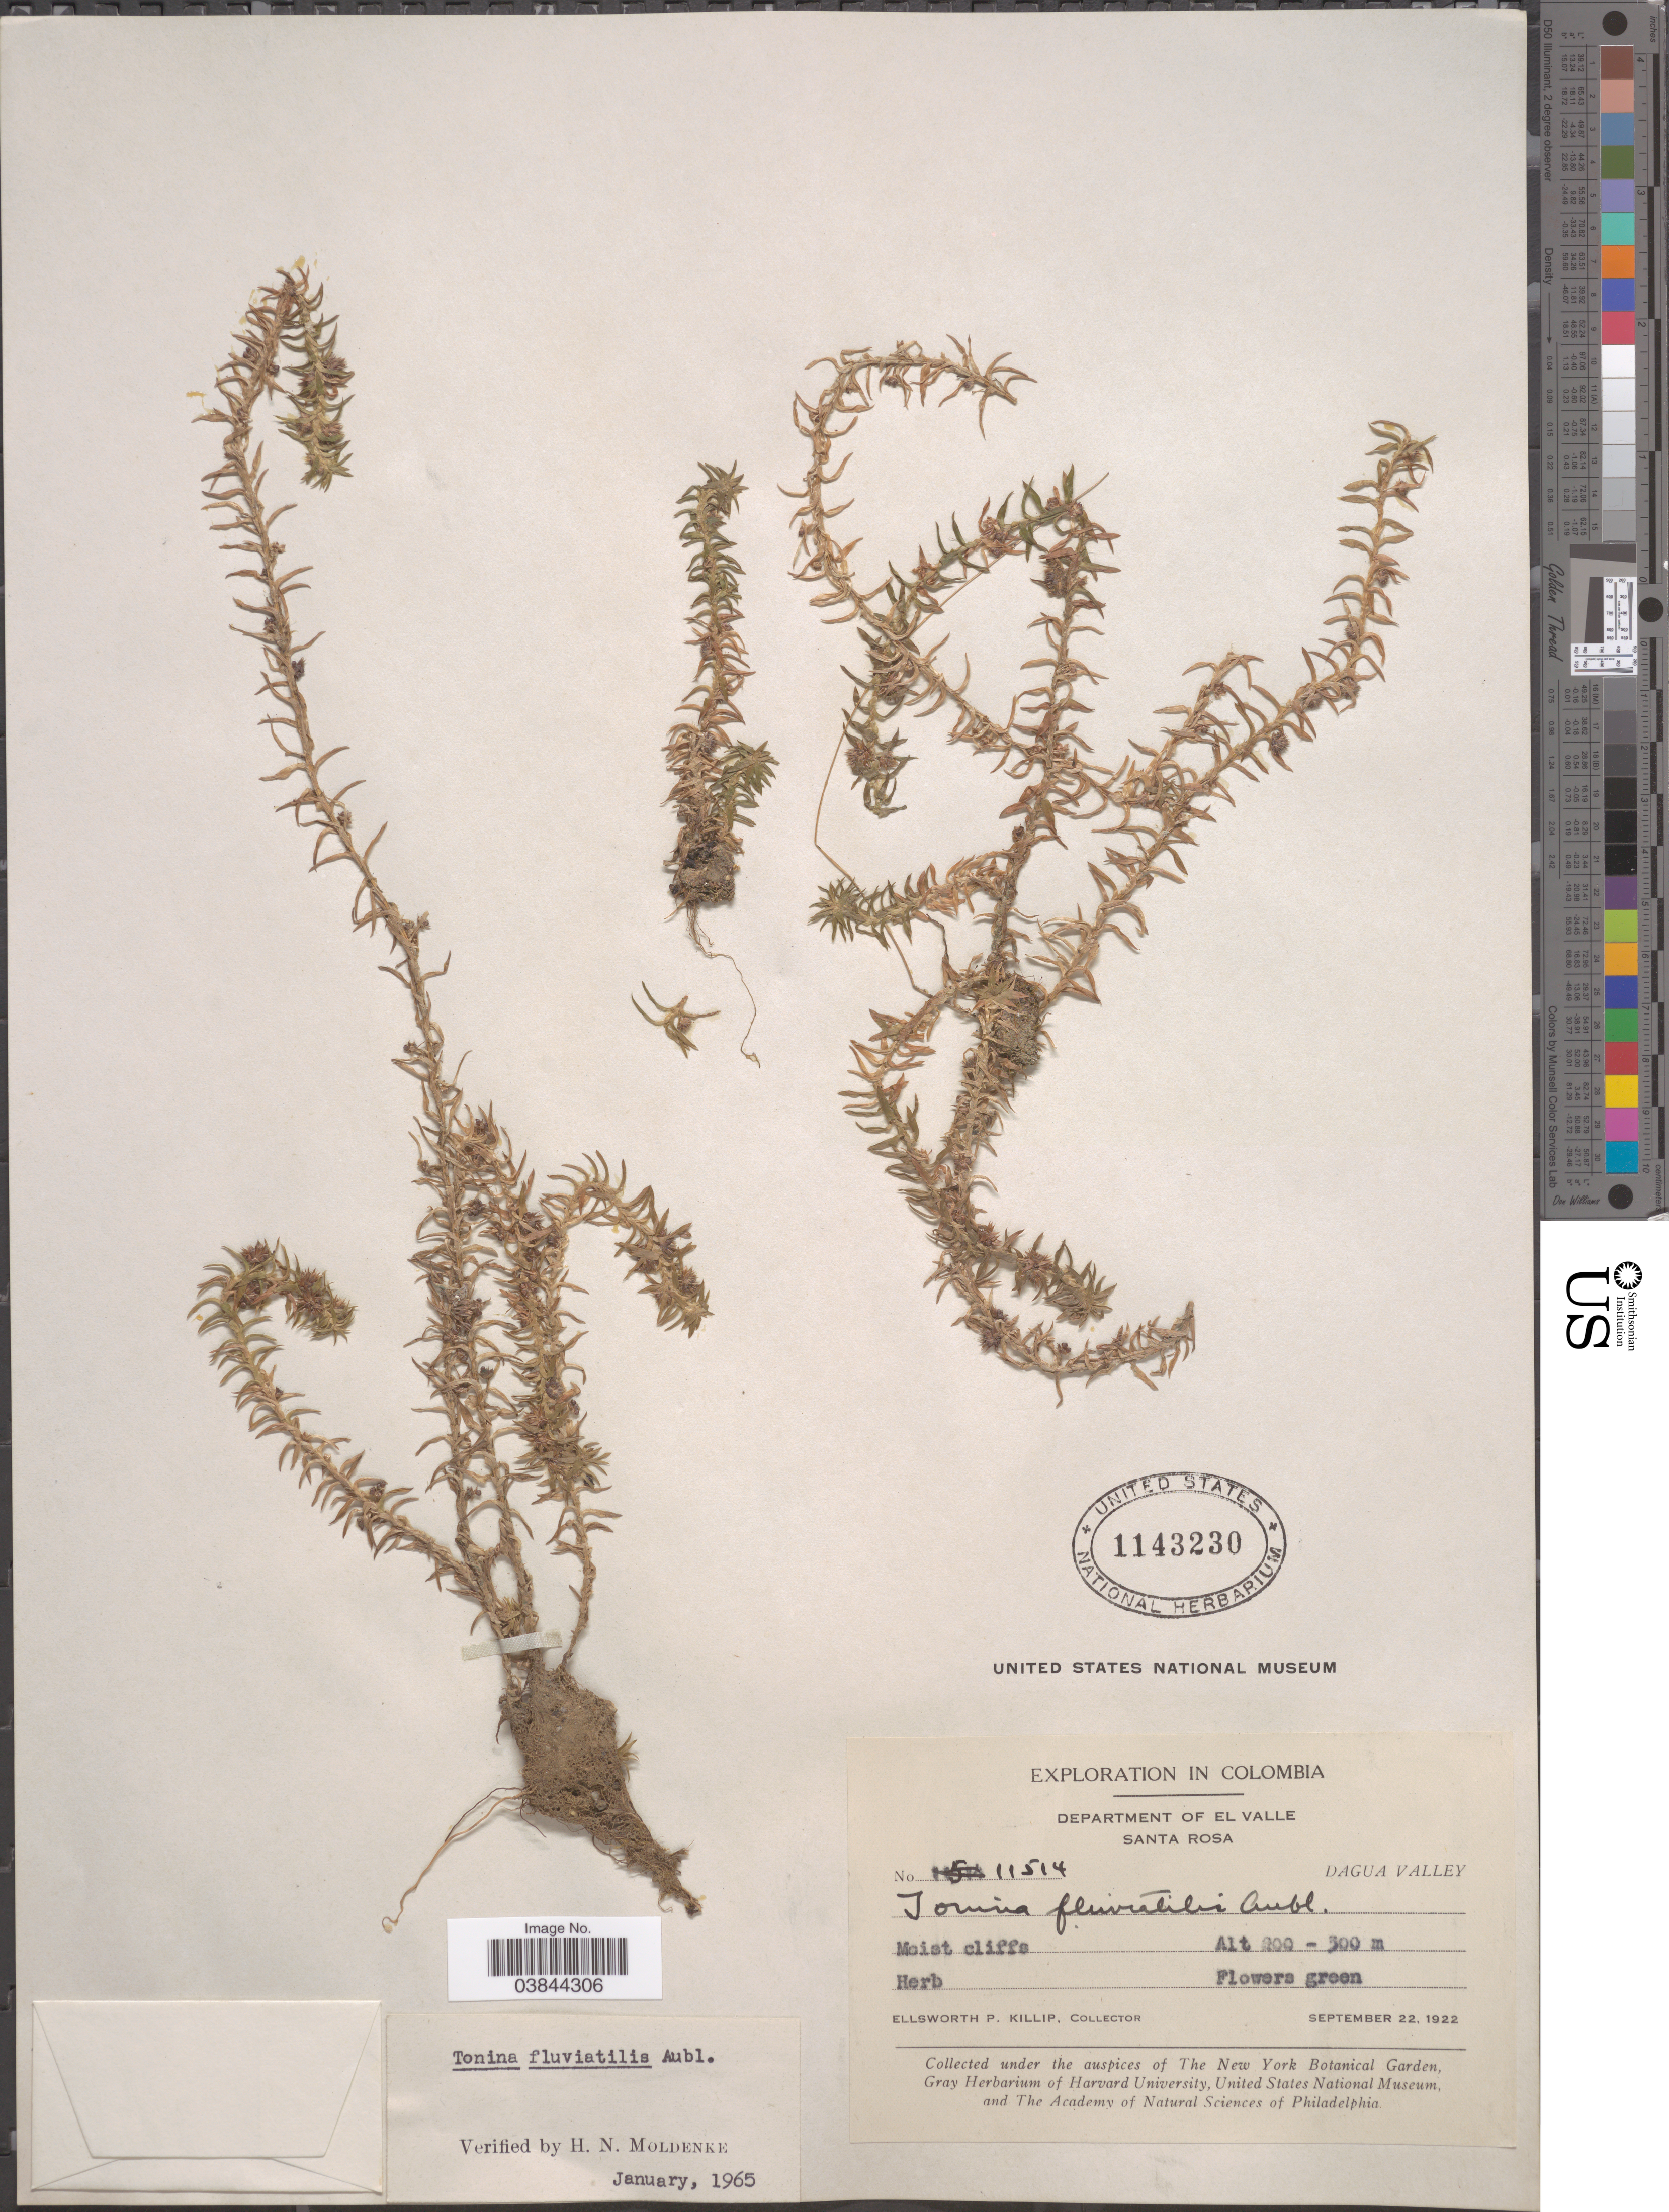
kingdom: Plantae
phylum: Tracheophyta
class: Liliopsida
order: Poales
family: Eriocaulaceae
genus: Tonina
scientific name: Tonina fluviatilis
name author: Aubl.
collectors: E. P. Killip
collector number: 11514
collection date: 1922-09-22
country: Colombia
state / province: Valle del Cauca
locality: Department of El Valle. Santa Rosa. Dagua Valley.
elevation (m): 200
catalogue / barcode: US 1143230